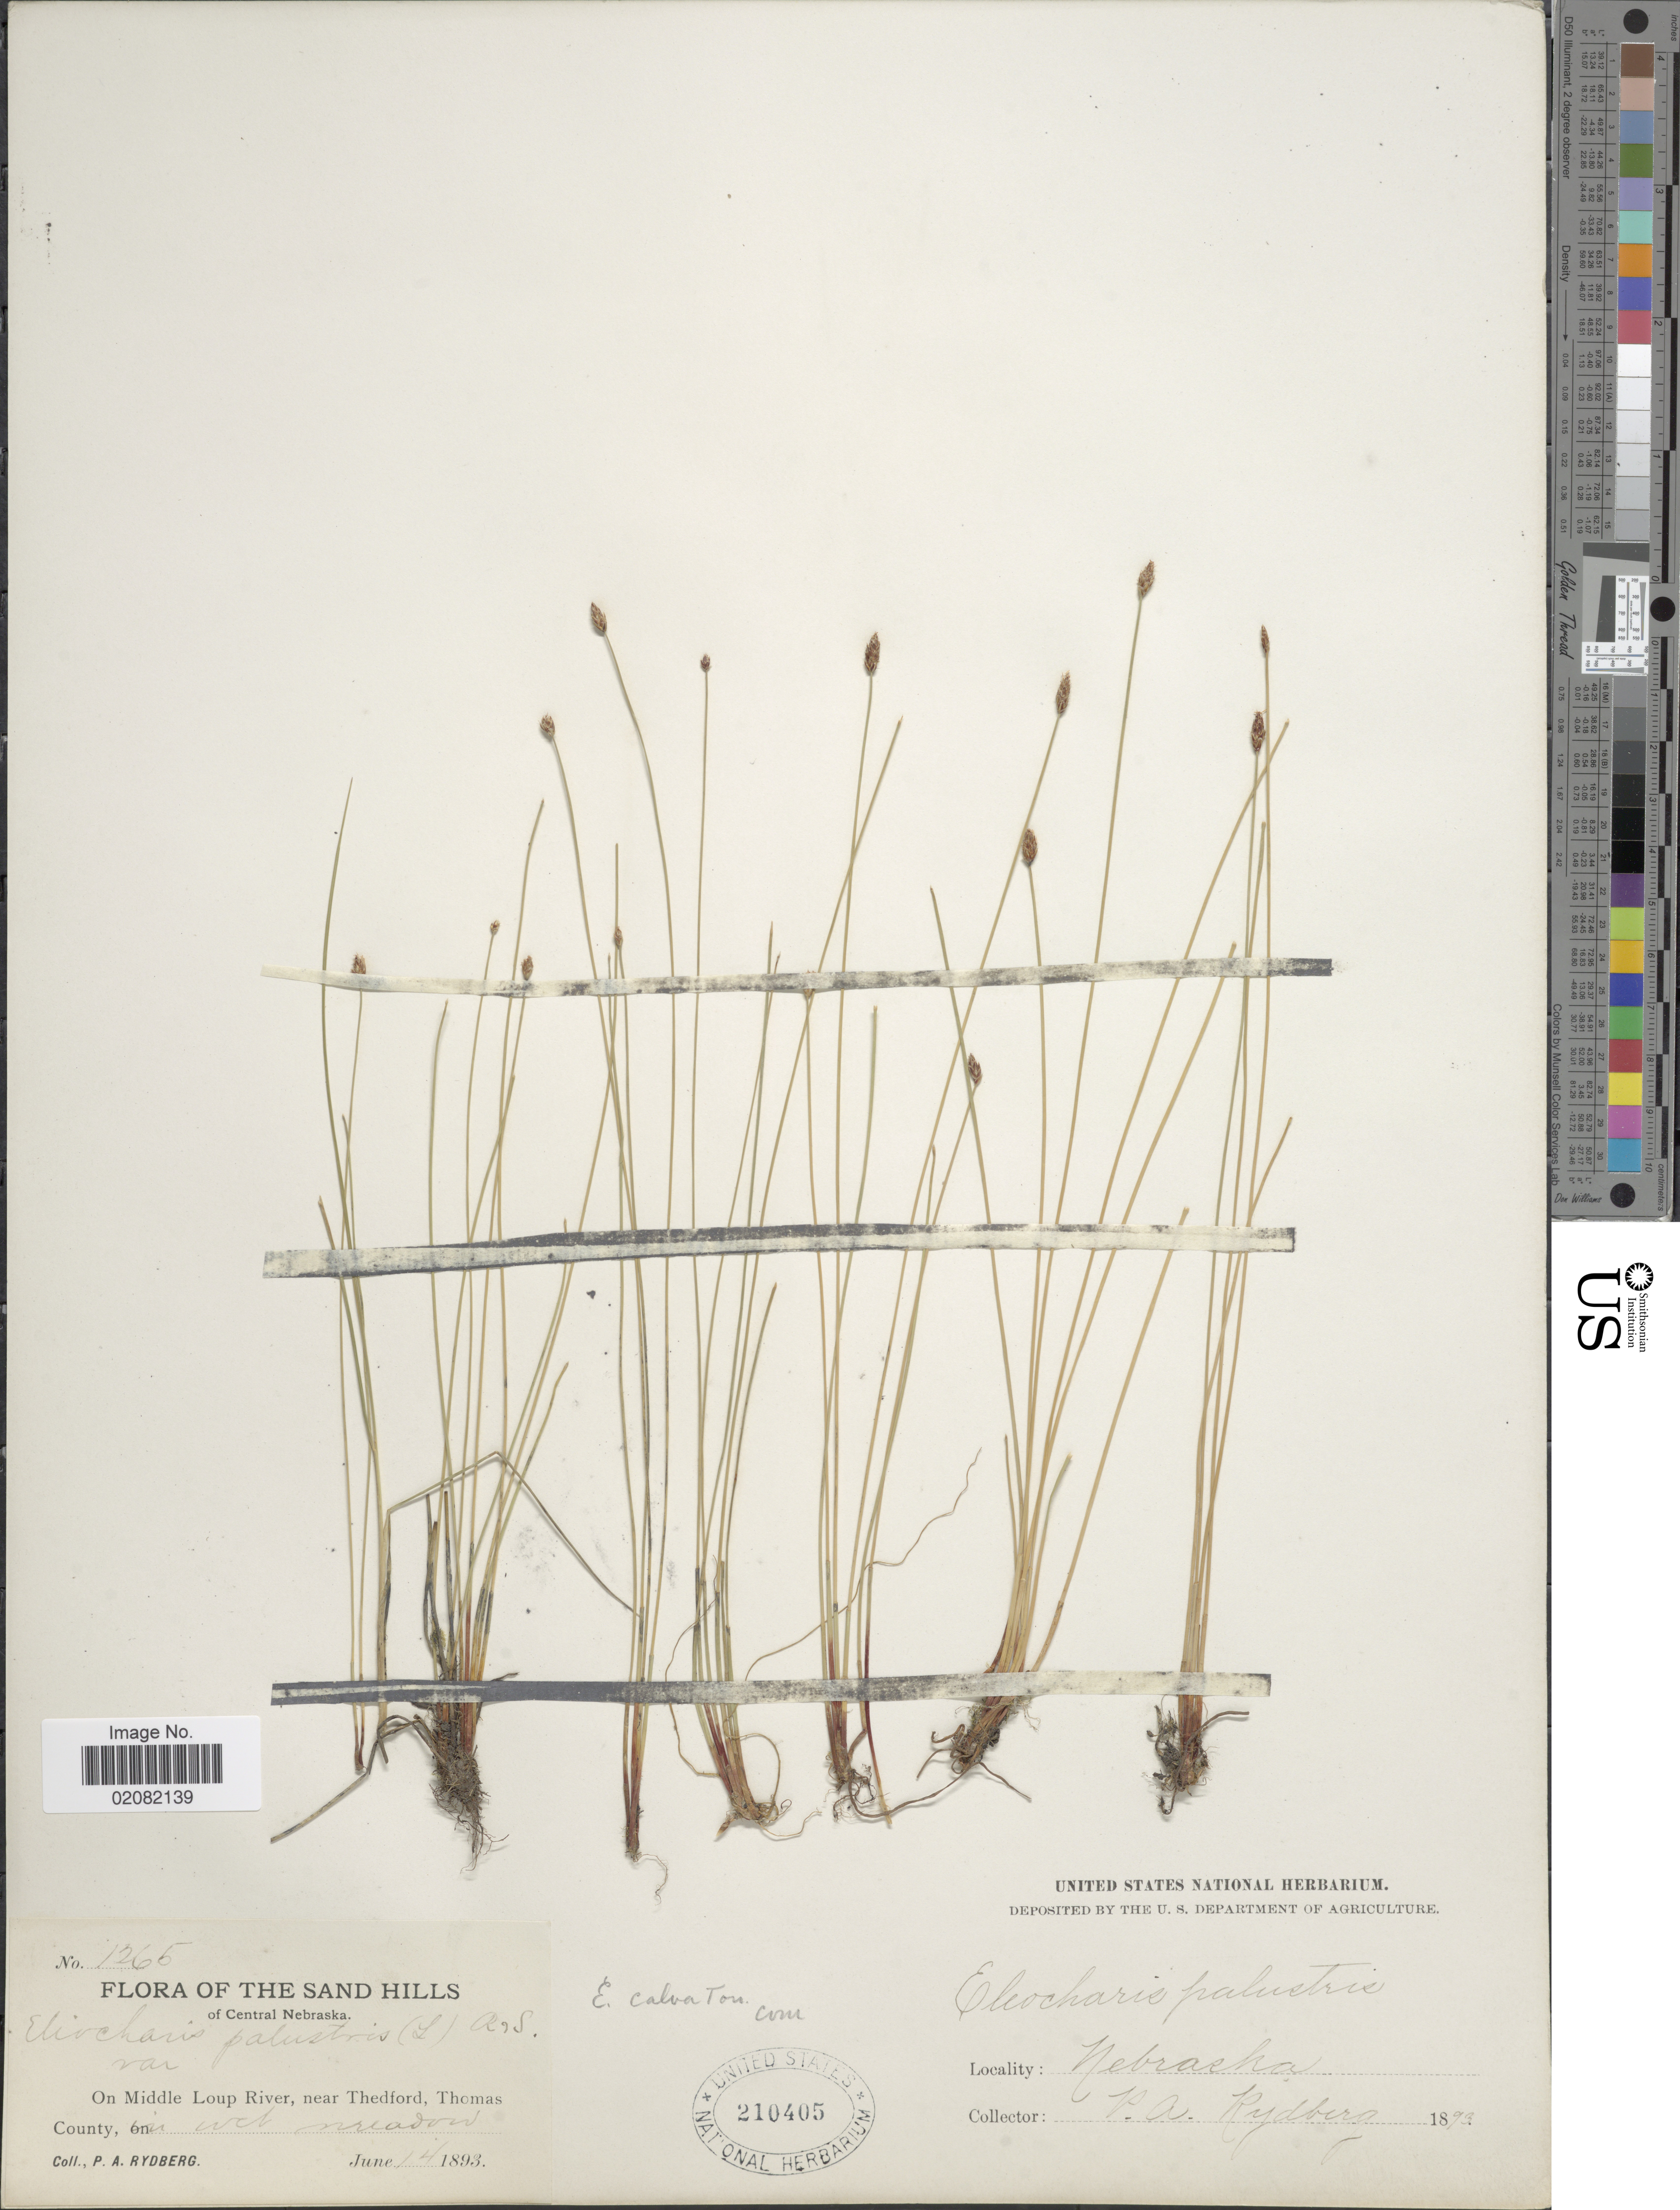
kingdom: Plantae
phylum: Tracheophyta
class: Liliopsida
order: Poales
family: Cyperaceae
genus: Eleocharis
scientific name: Eleocharis erythropoda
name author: Steud.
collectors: P. A. Rydberg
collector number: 1265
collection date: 1893-06-14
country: United States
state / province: Nebraska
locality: The Sand Hills of Central Nebraska, On Middle Loup River, near Thedford, Thomas County, wet meadow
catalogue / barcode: US 210405